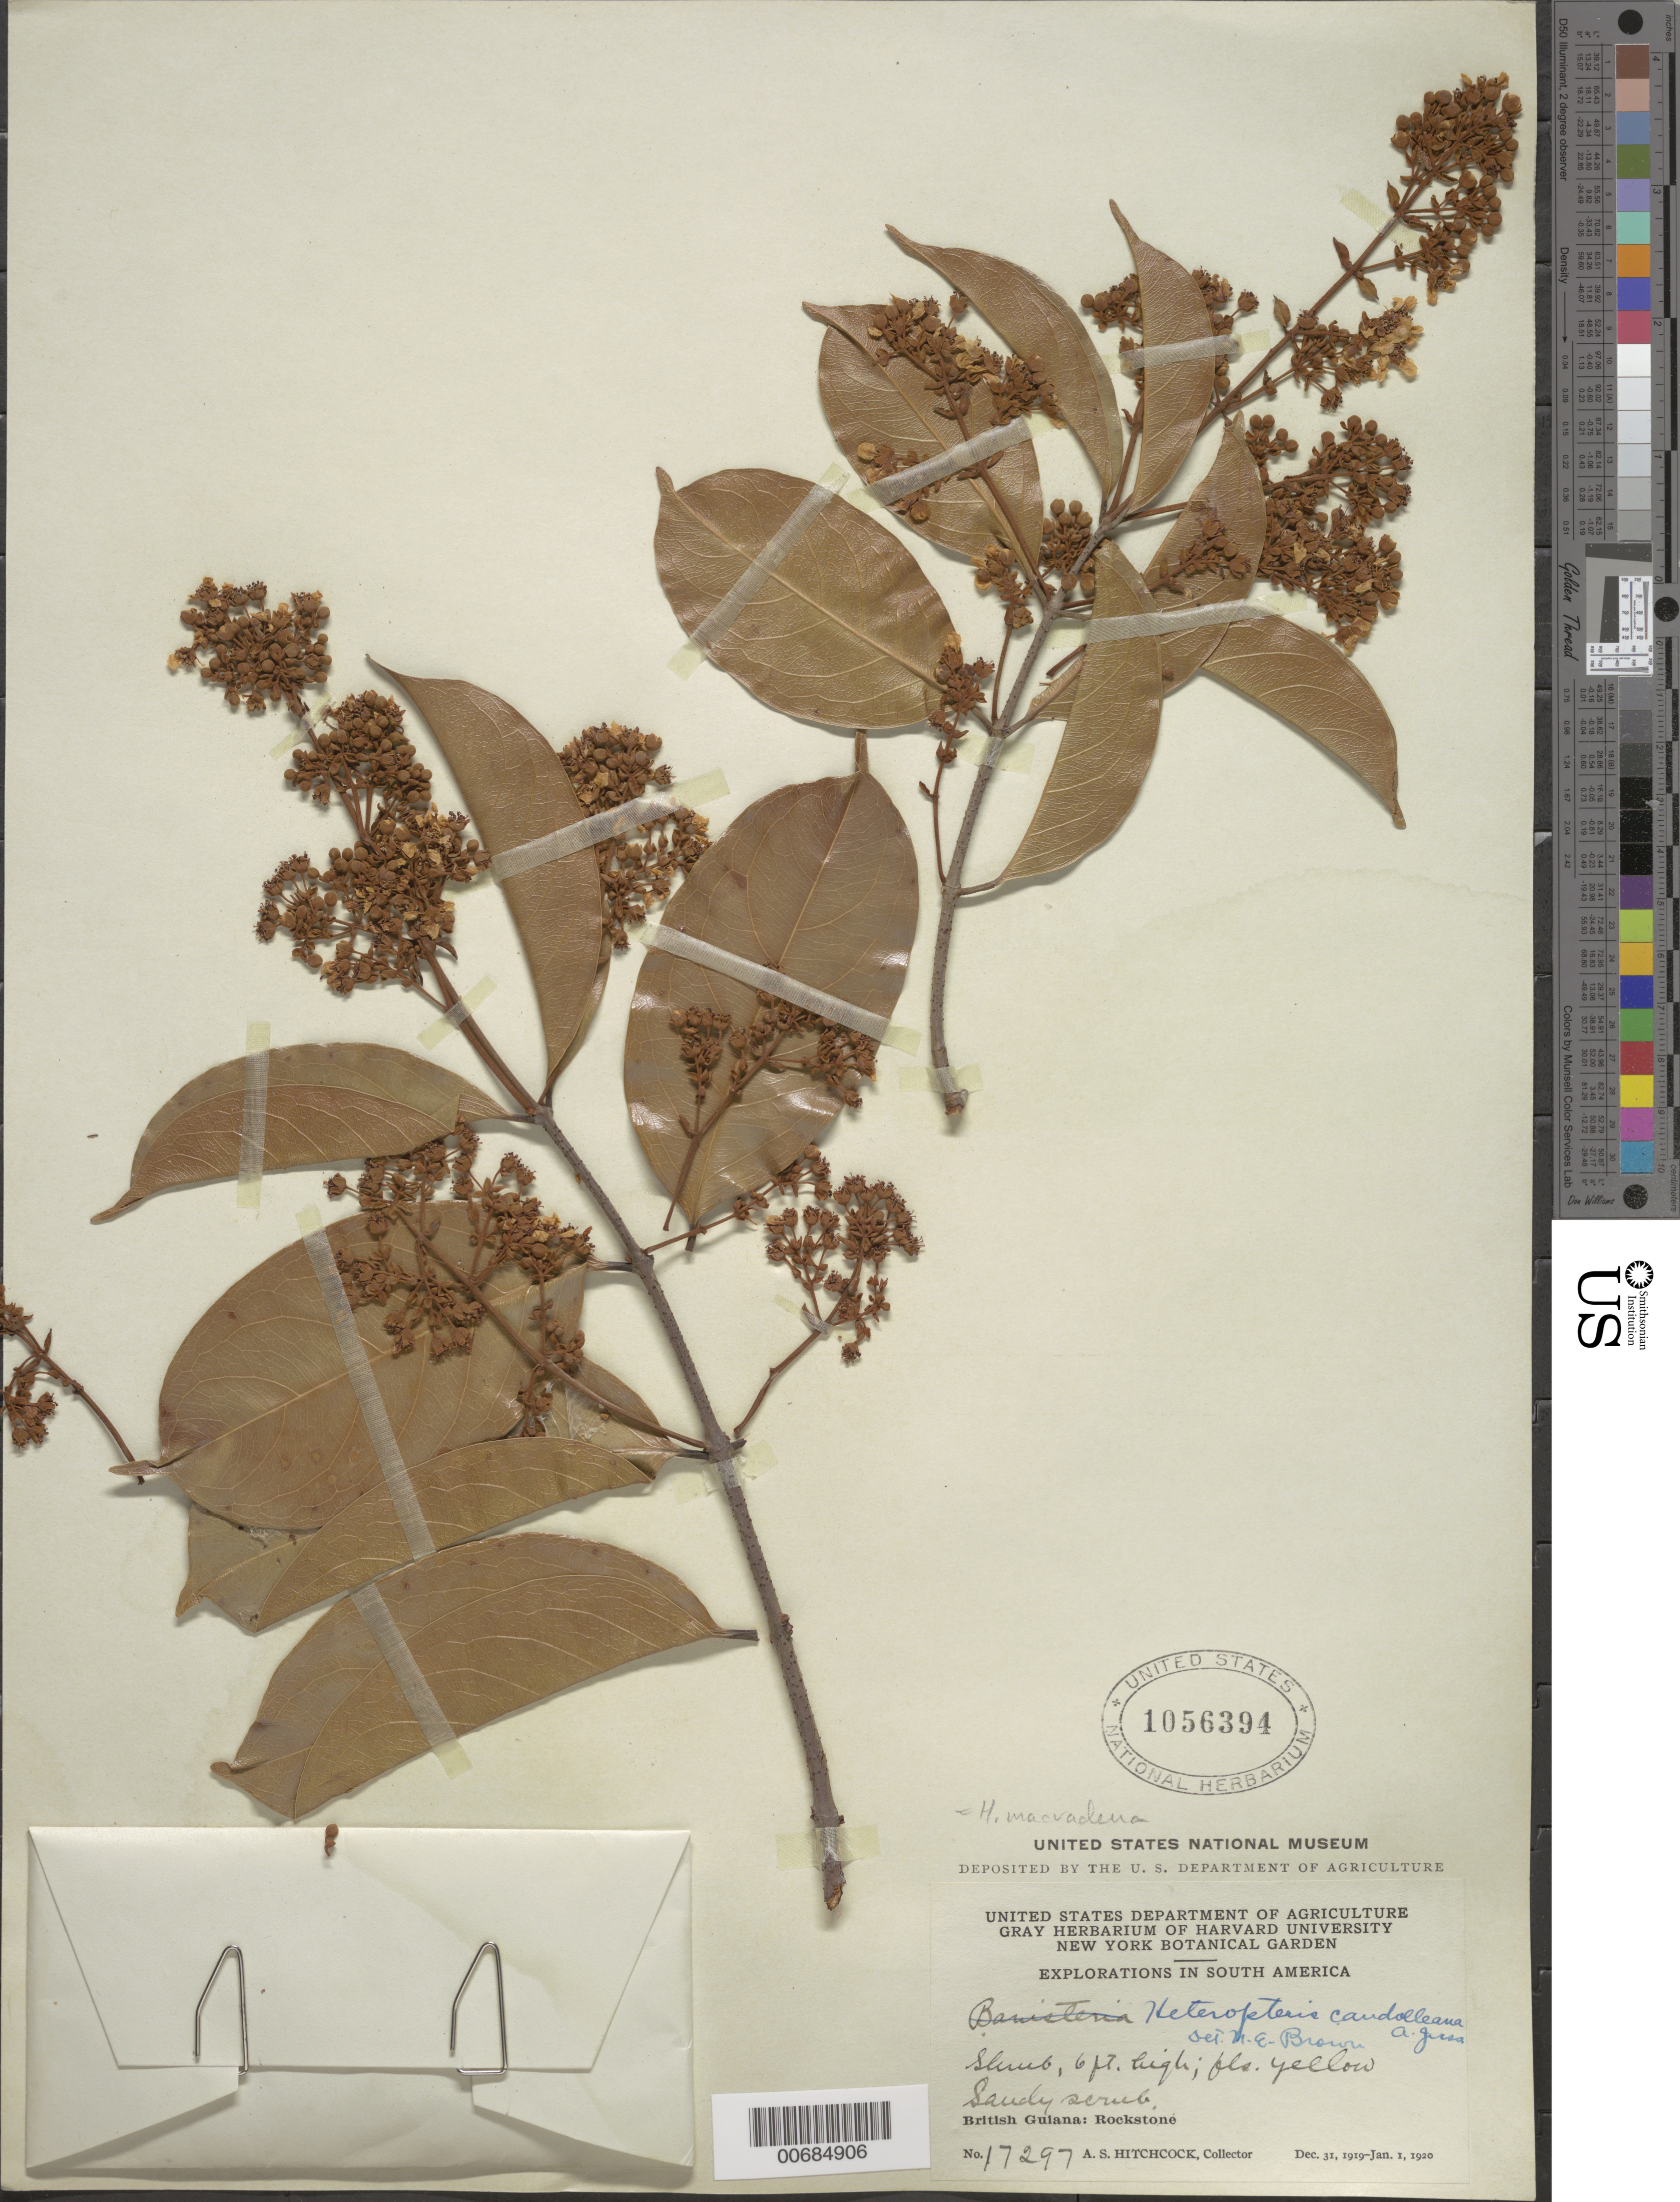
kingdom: Plantae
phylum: Tracheophyta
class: Magnoliopsida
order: Malpighiales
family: Malpighiaceae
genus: Heteropterys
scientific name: Heteropterys macradena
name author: (DC.) W.R. Anderson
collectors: A. S. Hitchcock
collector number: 17297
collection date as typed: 31-Dec-19 to 1-Jan-20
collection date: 1919-12-31/1920-01-01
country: Guyana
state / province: U. Demerara-Berbice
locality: Rockstone, on the Essequibo River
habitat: Sandy scrub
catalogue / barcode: US 1056394